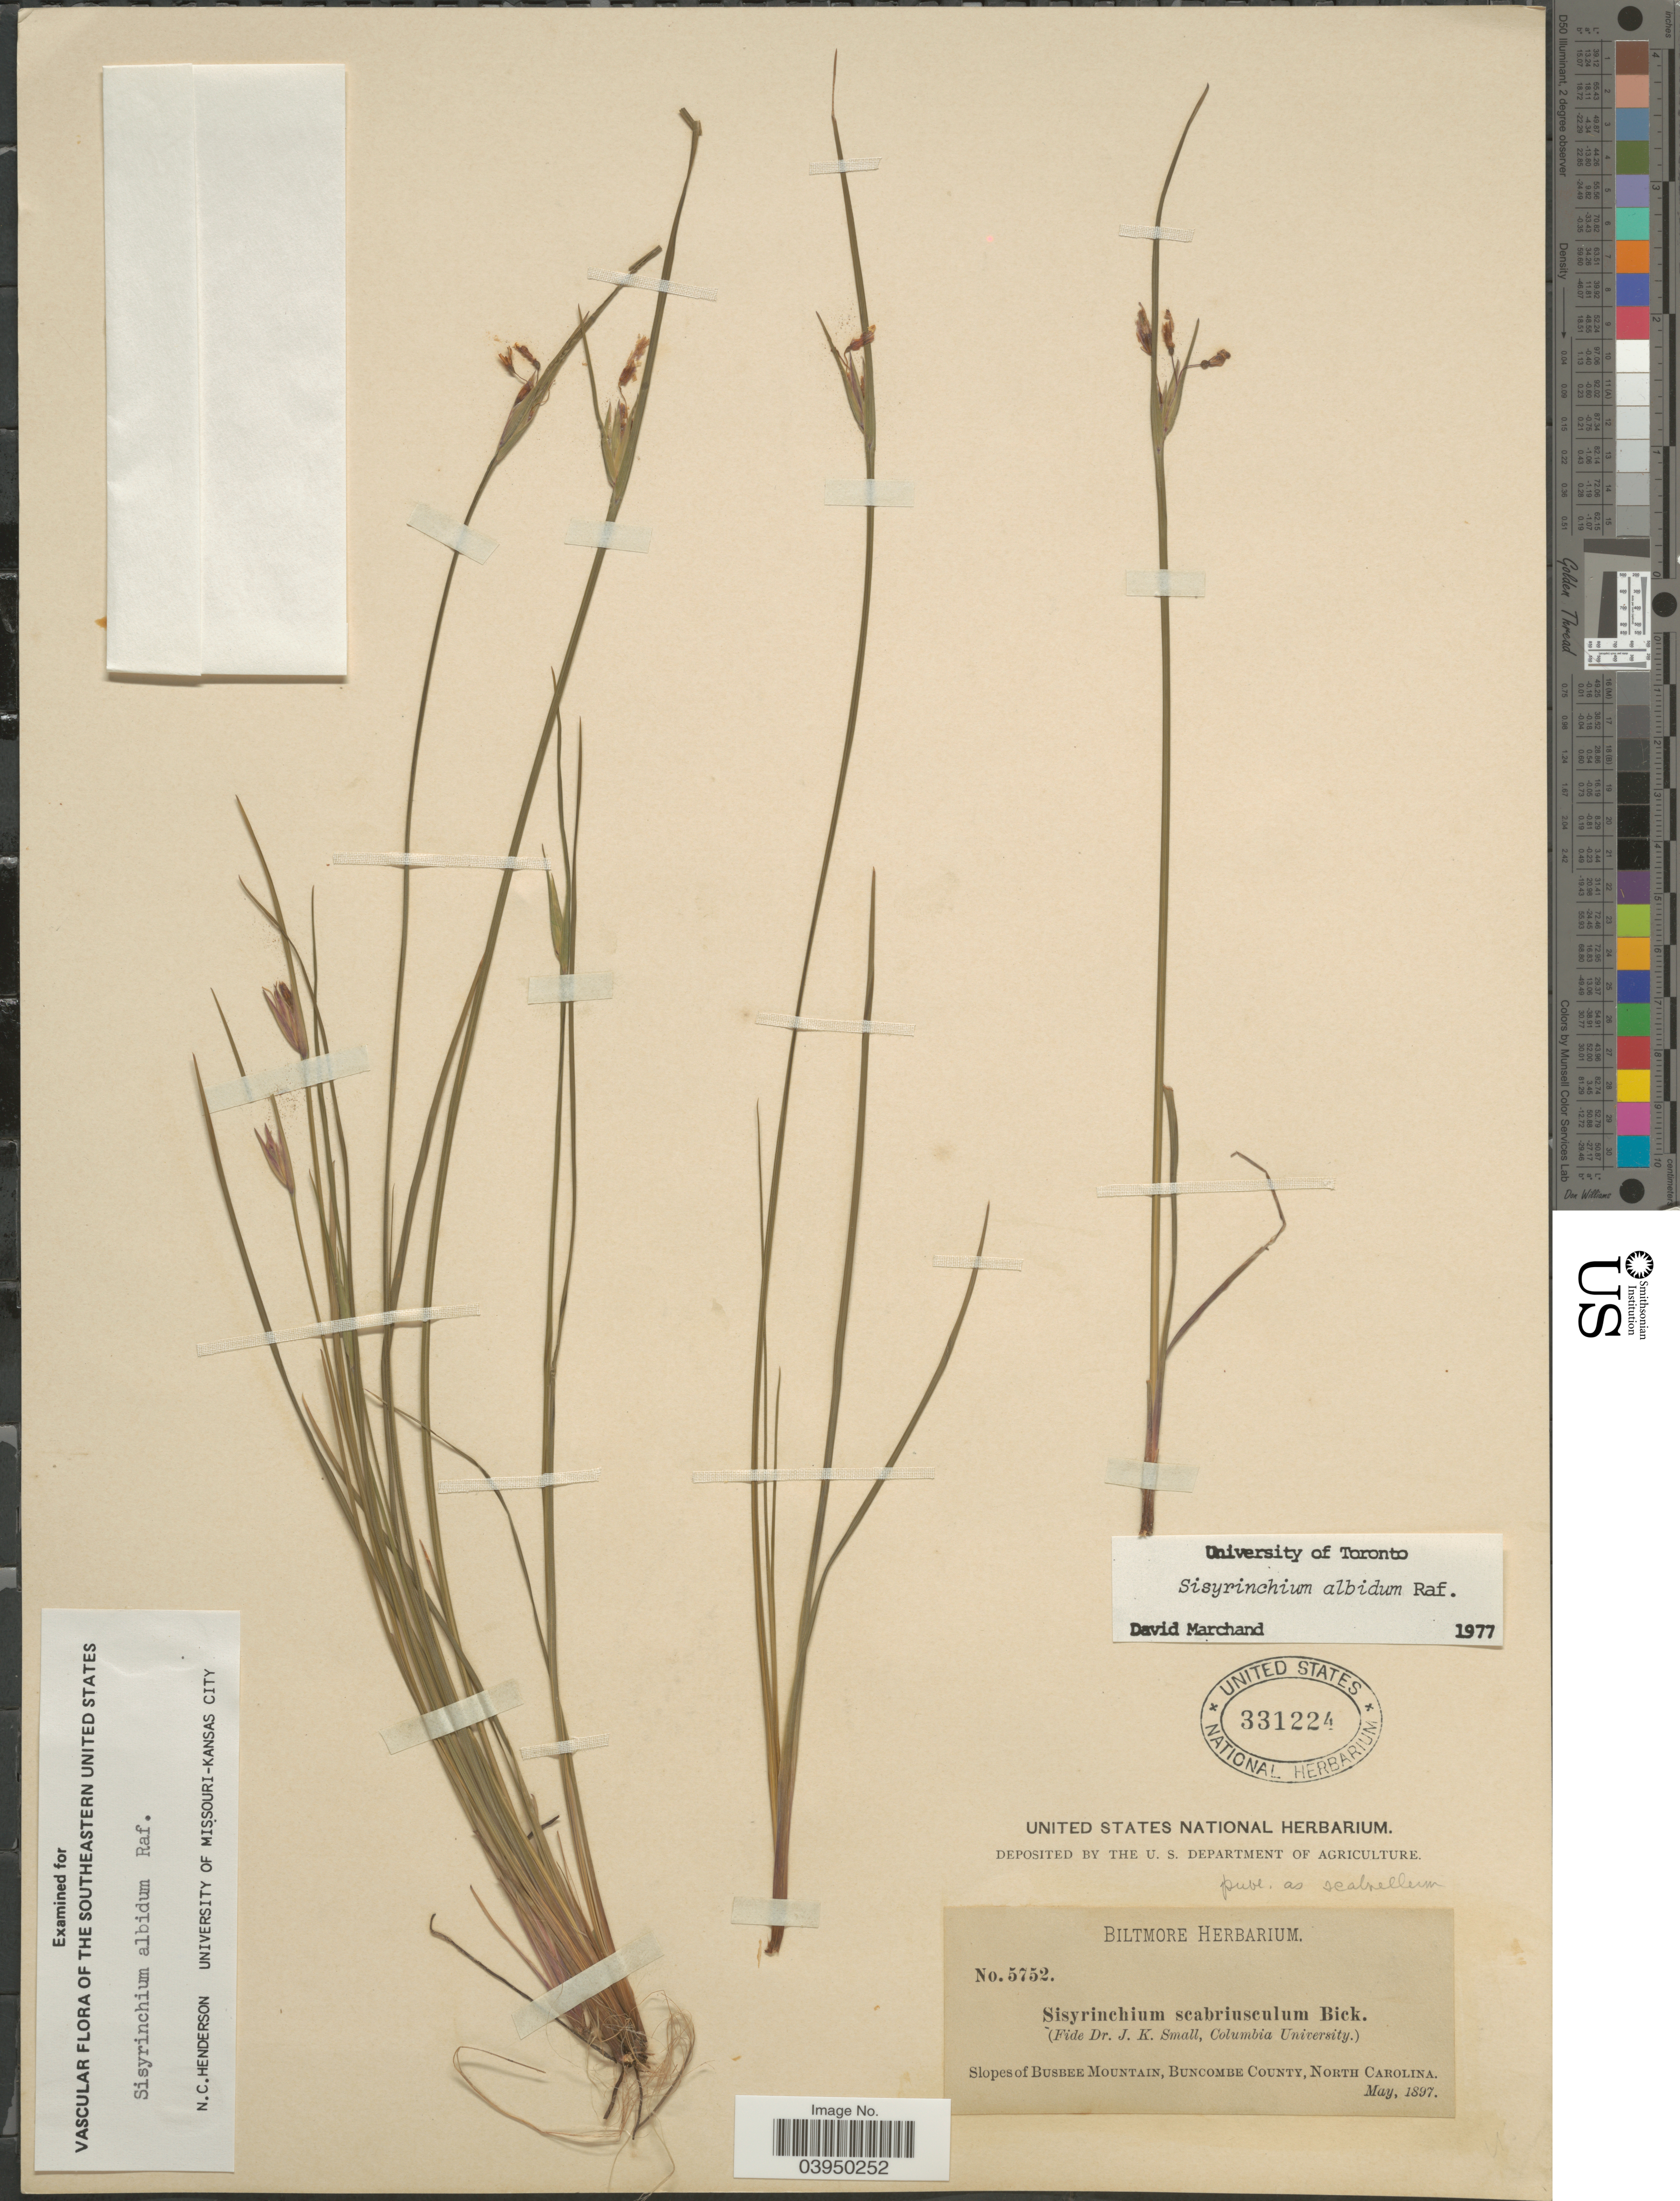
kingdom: Plantae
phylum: Tracheophyta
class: Liliopsida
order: Asparagales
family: Iridaceae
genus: Sisyrinchium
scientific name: Sisyrinchium albidum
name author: Raf.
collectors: ex herb. Biltmore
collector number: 5752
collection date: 1897-05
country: United States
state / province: North Carolina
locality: Slopes of Busbee Mountain, Buncombe County.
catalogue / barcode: US 331224